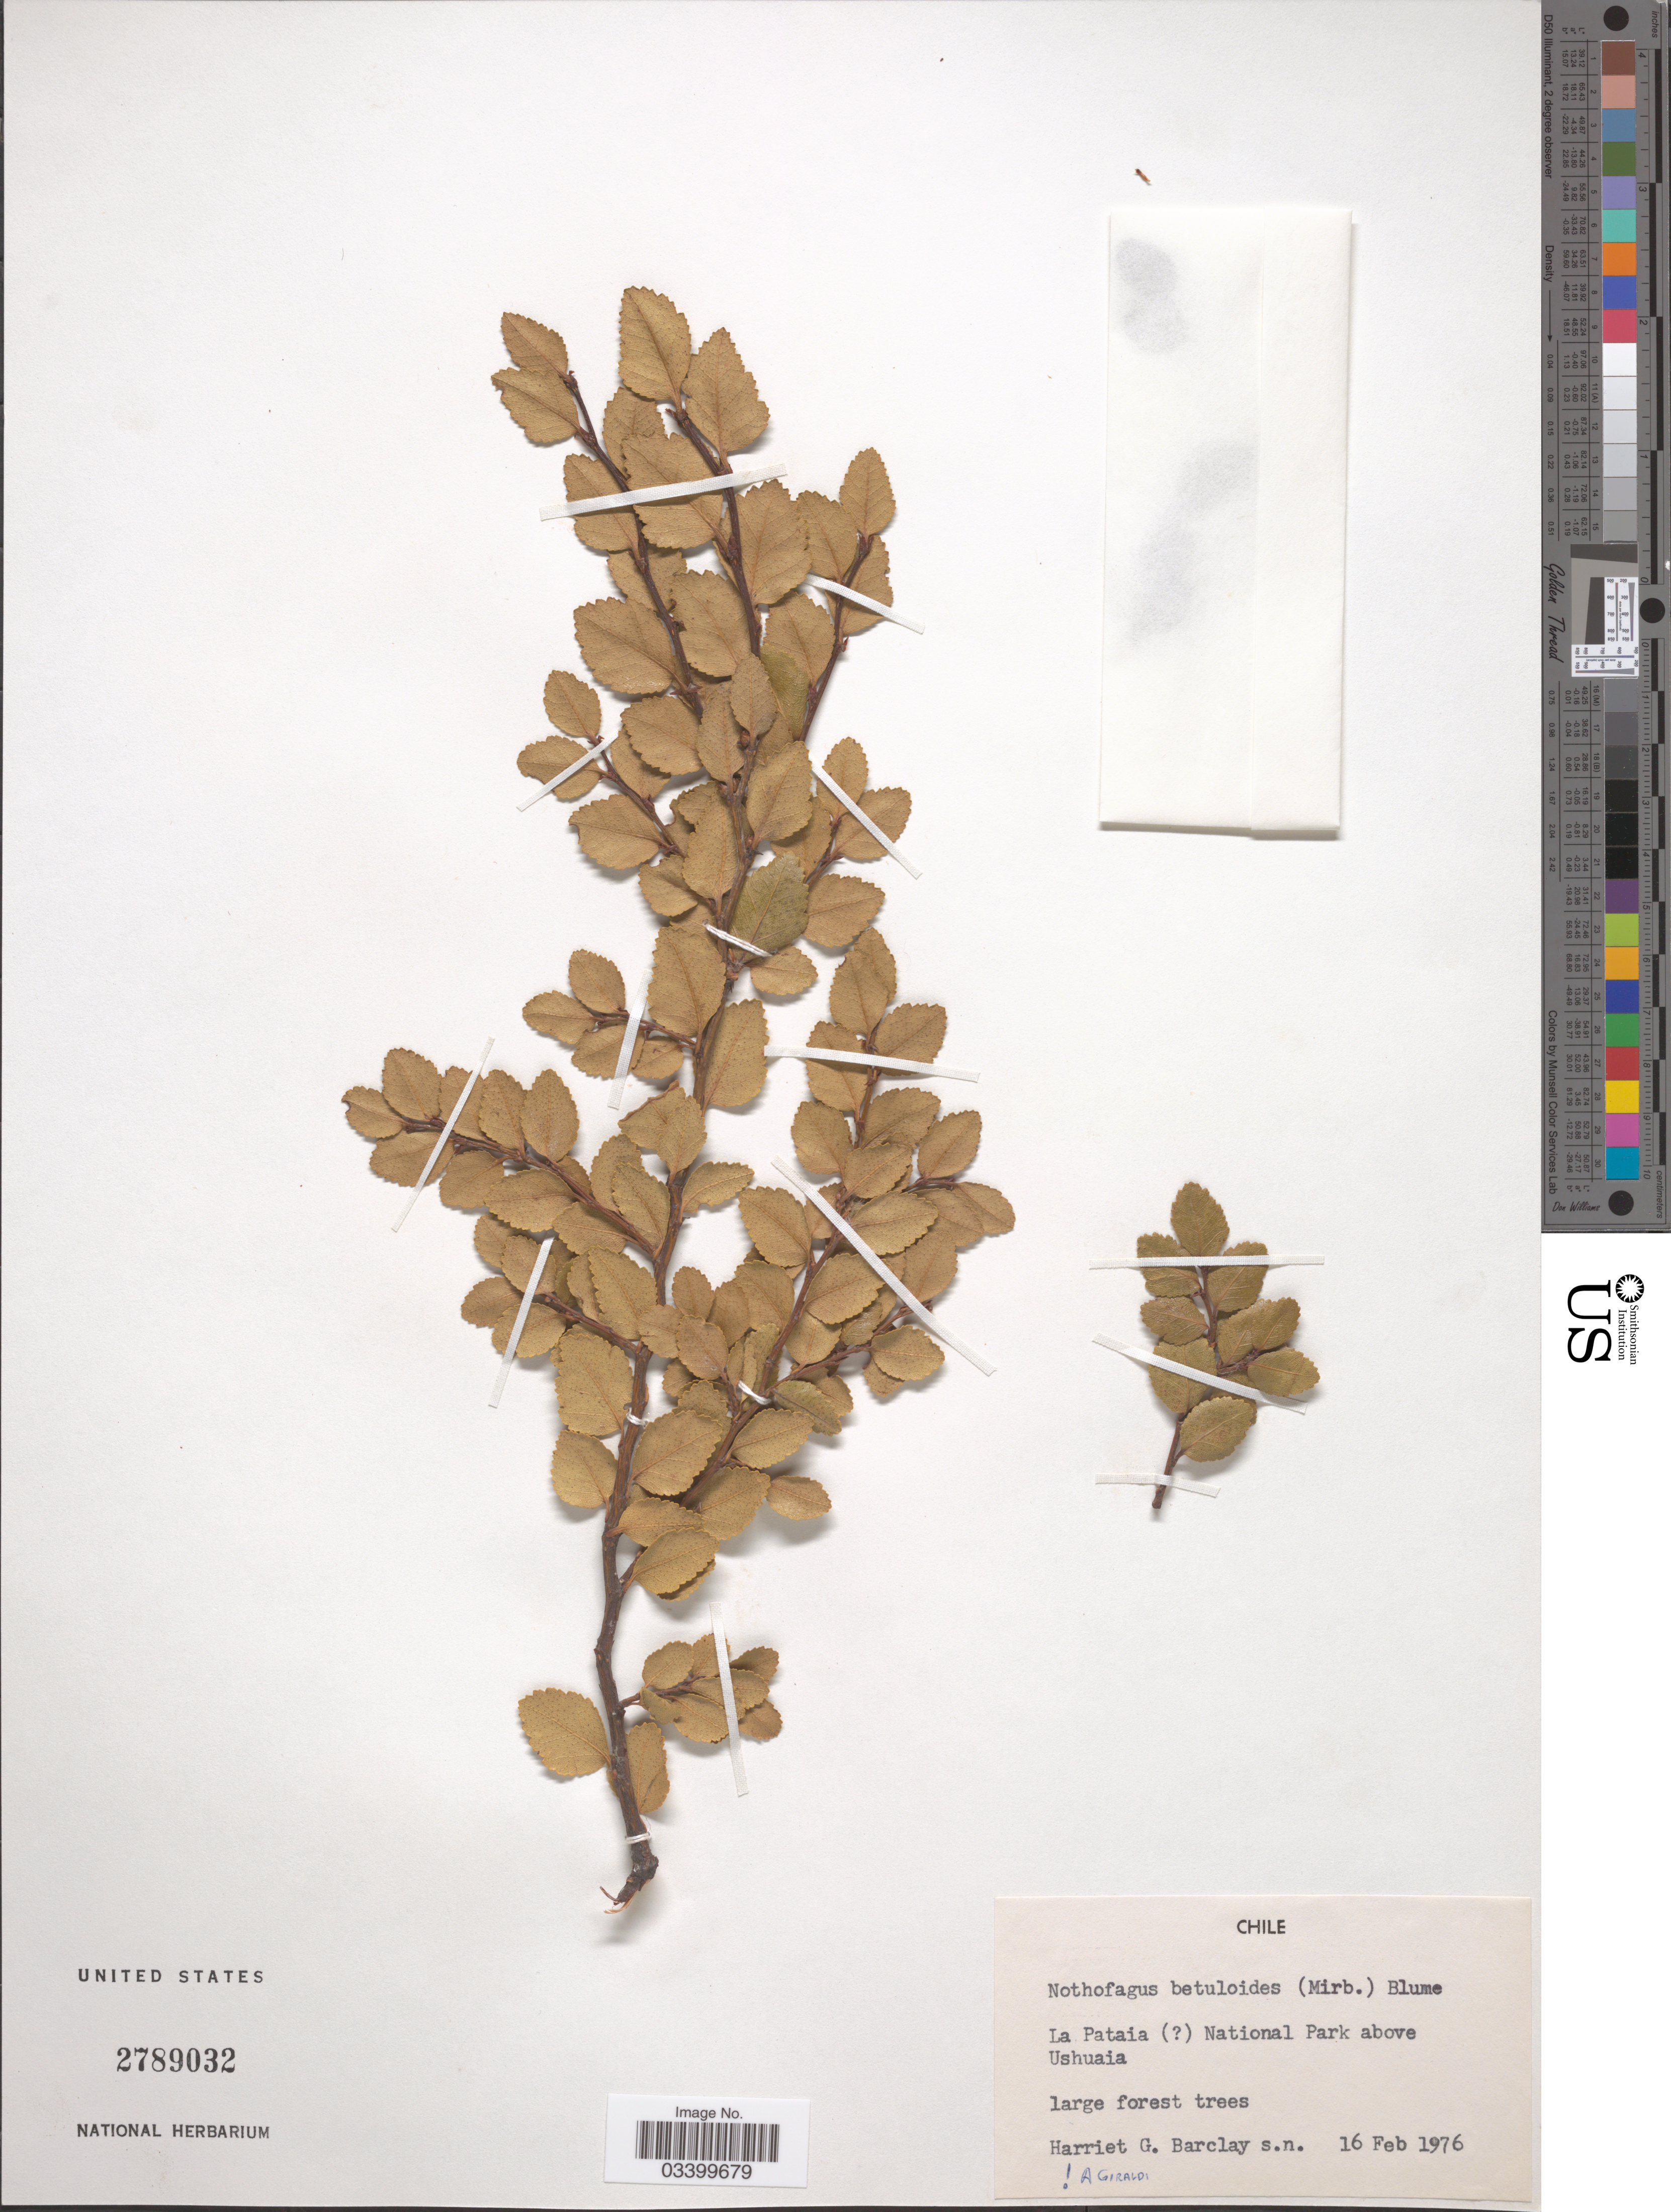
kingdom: Plantae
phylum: Tracheophyta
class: Magnoliopsida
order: Fagales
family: Nothofagaceae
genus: Nothofagus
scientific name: Nothofagus betuloides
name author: (Mirb.) Oerst.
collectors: H. G. Barclay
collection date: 1976-02-16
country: Chile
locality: La Pataia ( [unsure placement]) National Park above Ushuaia.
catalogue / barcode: US 2789032